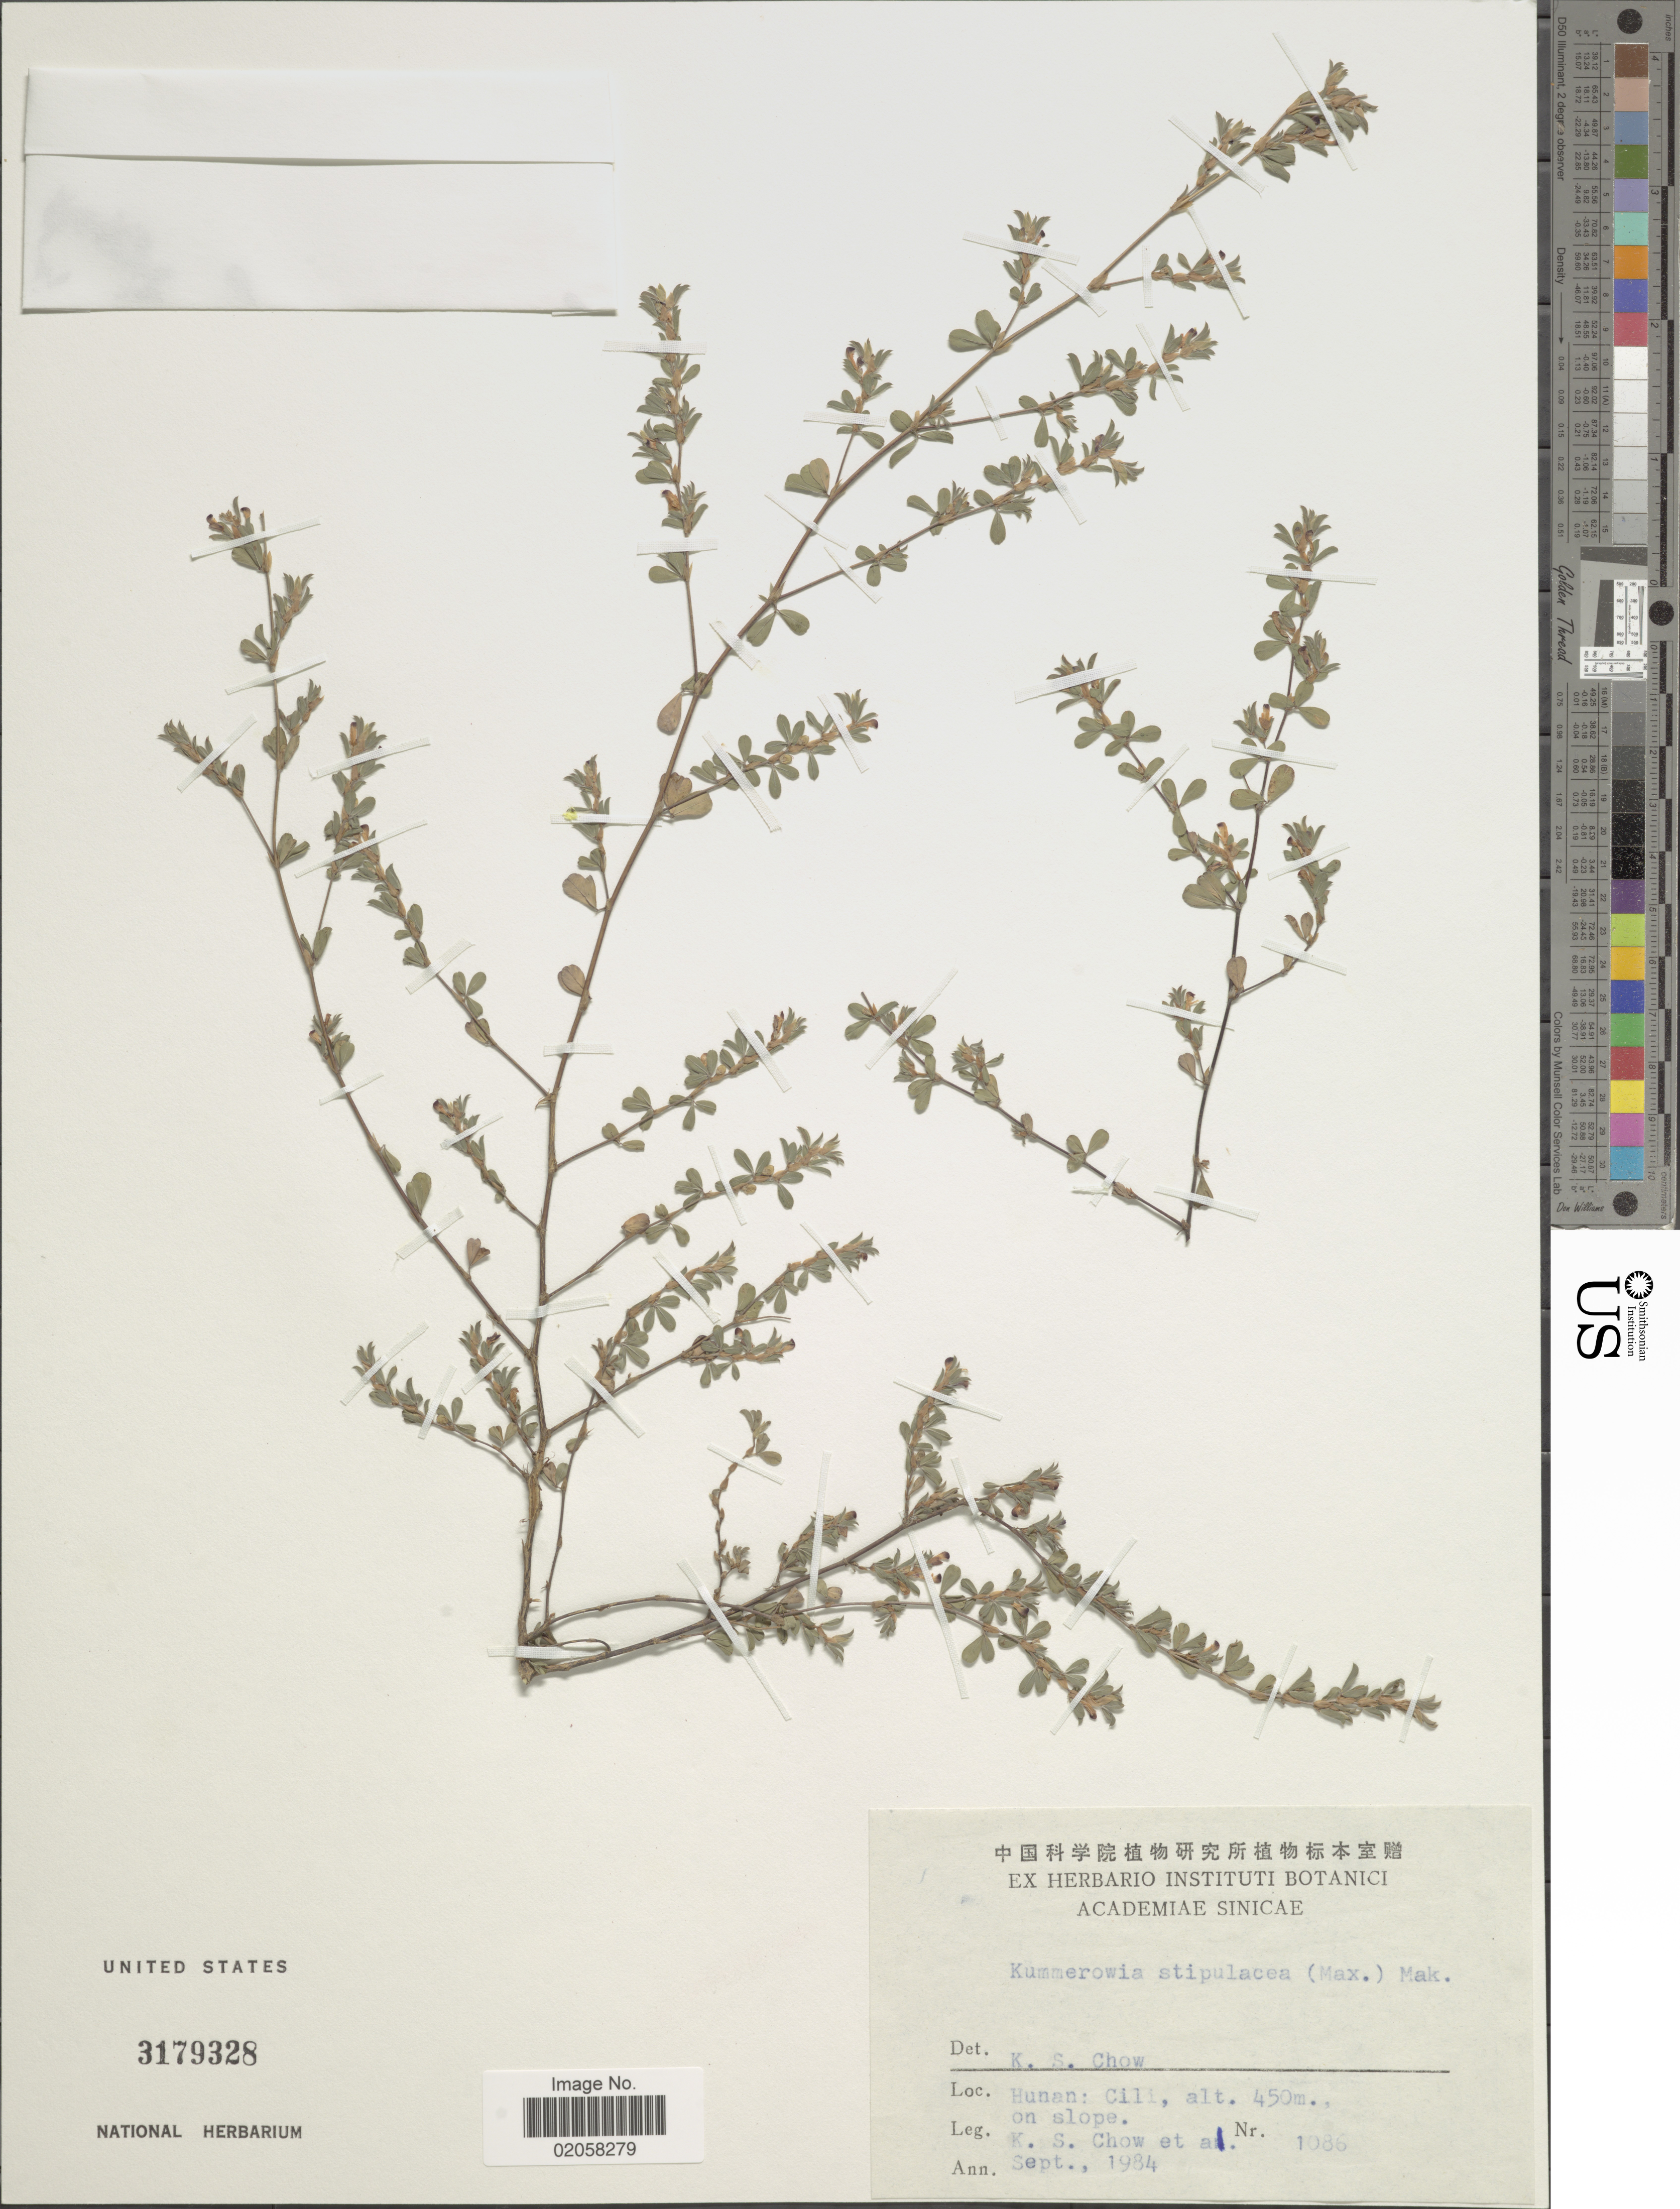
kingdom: Plantae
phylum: Tracheophyta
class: Magnoliopsida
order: Fabales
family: Fabaceae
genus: Kummerowia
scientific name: Kummerowia stipulacea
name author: (Maxim.) Makino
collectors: K. S. Chow & et al.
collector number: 1086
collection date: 1984-09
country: China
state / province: Hunan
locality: Cili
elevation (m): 450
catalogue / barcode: US 3179328